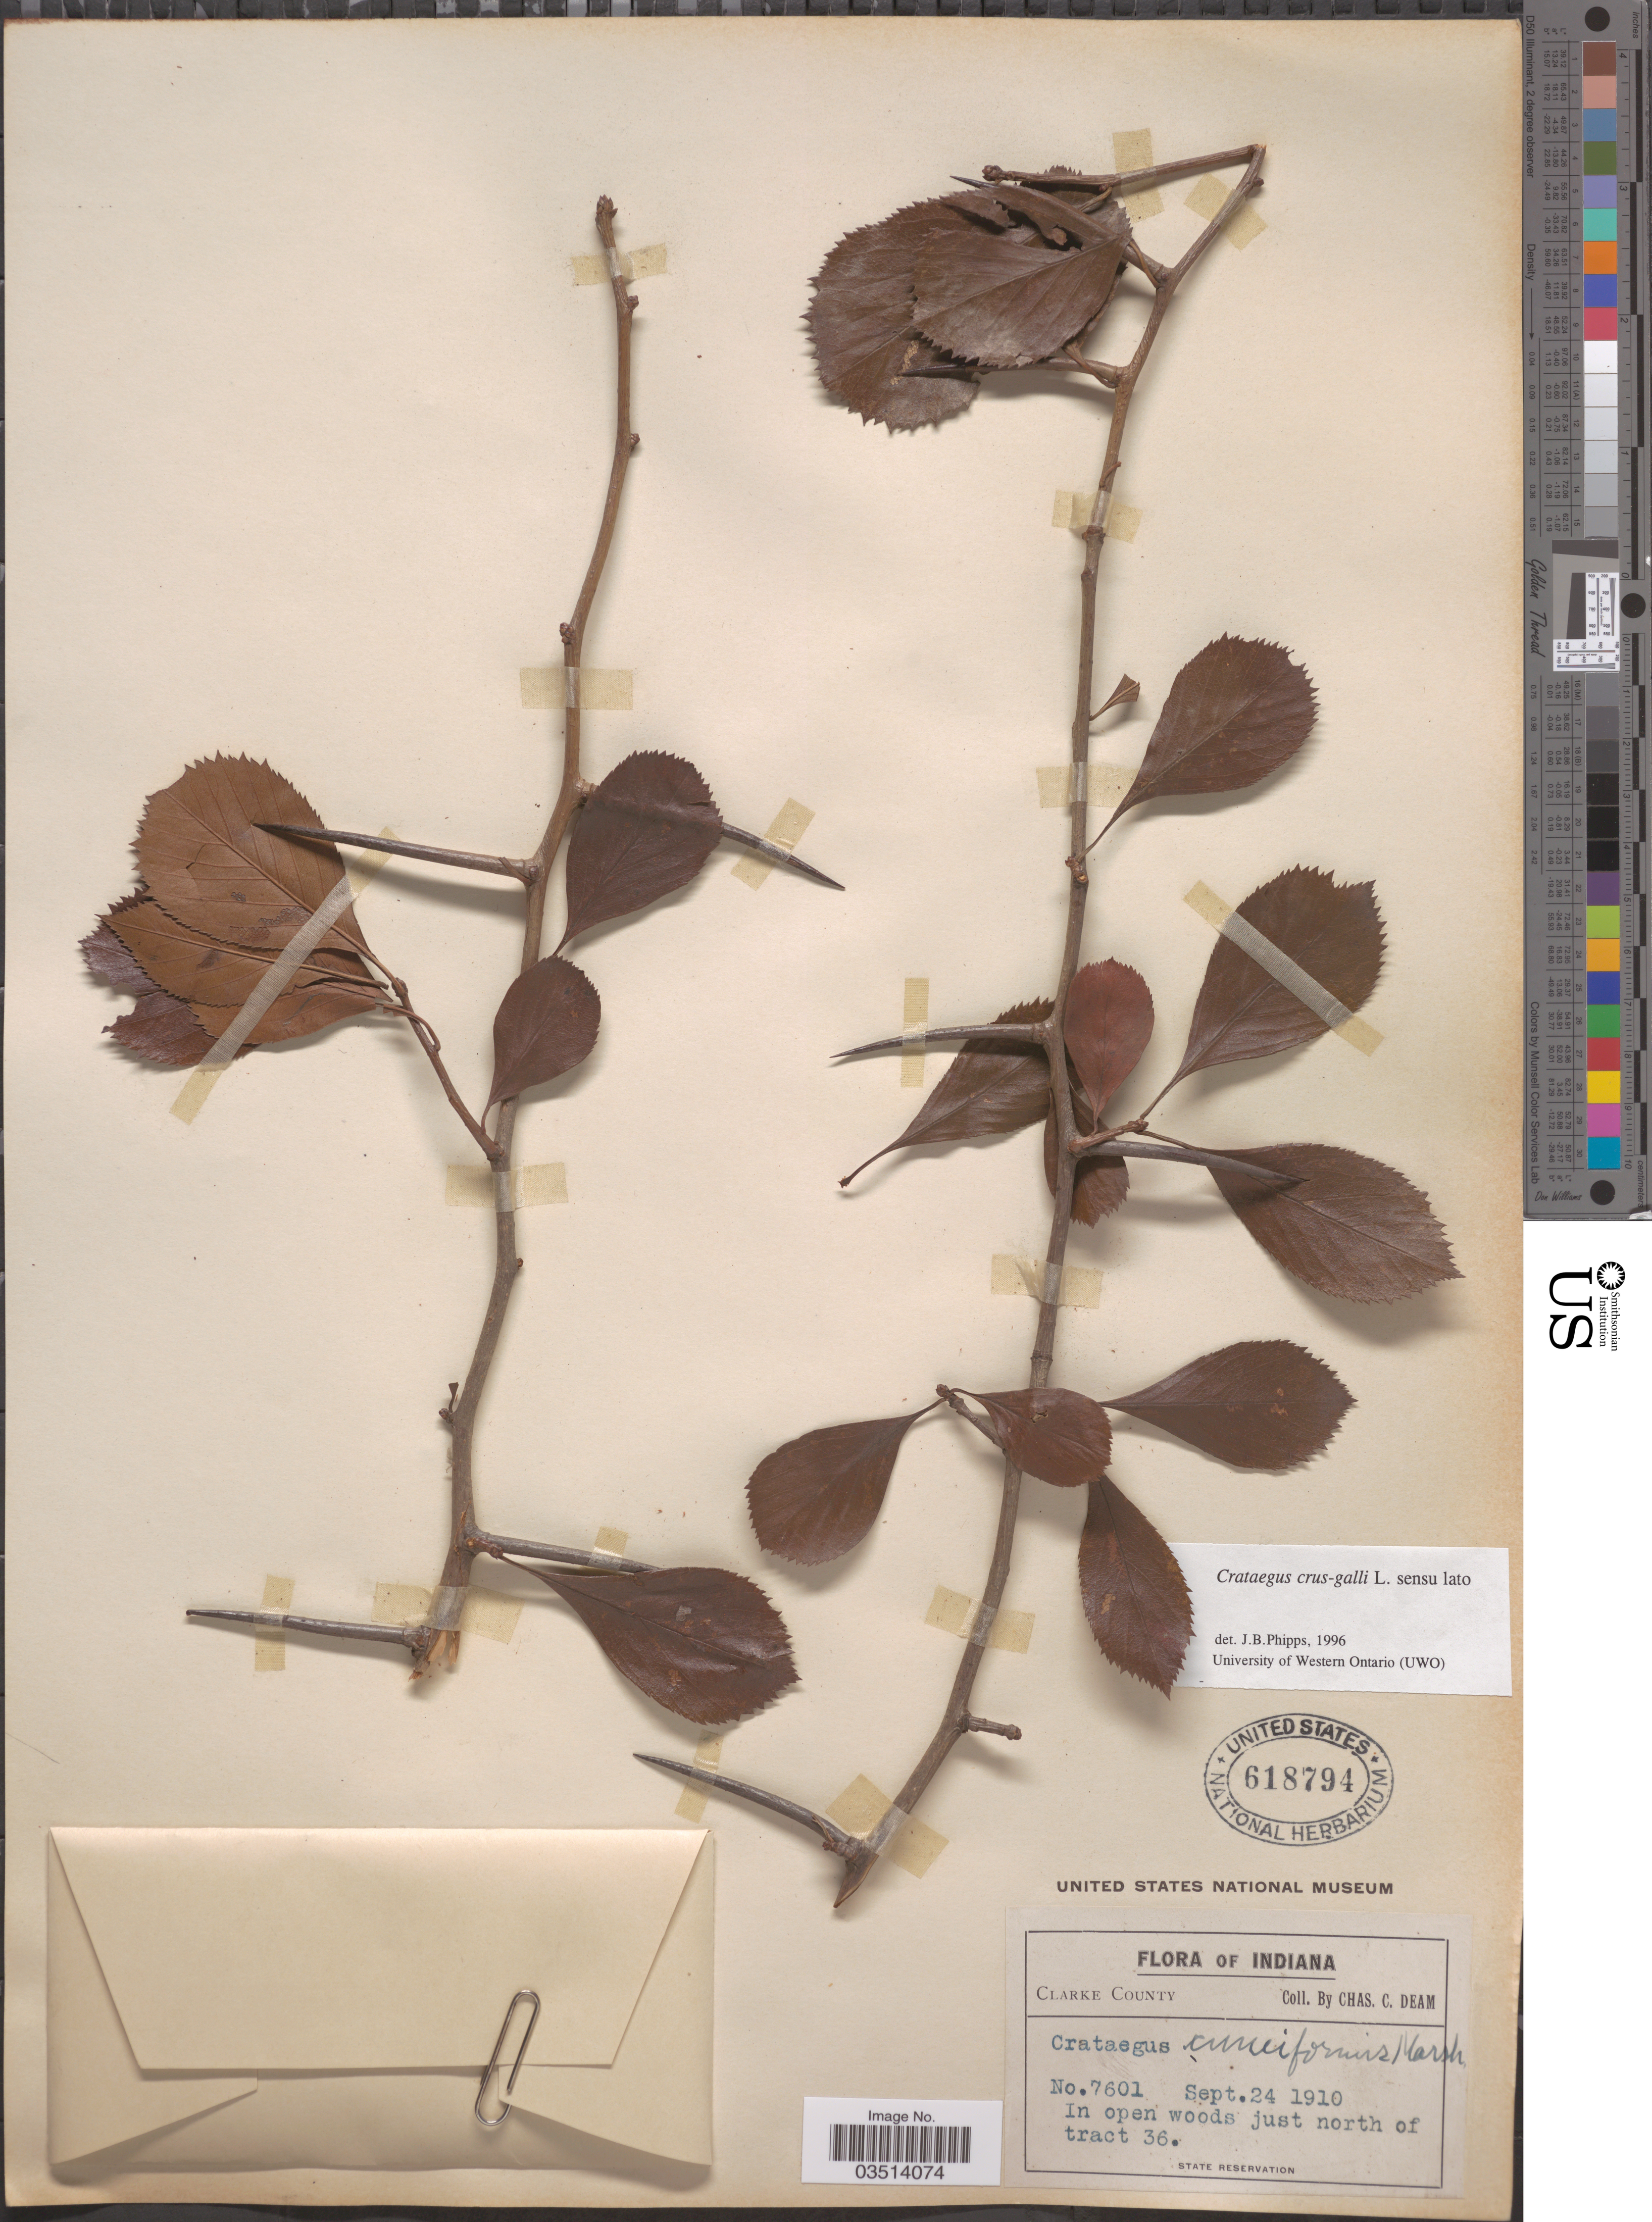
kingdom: Plantae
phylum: Tracheophyta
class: Magnoliopsida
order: Rosales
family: Rosaceae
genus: Crataegus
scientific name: Crataegus crus-galli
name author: L.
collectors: C. C. Deam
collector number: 7601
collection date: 1910-09-24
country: United States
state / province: Indiana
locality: Clarke County. In open woods just north of tract 36. State Reservation. [unsure placement]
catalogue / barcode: US 618794